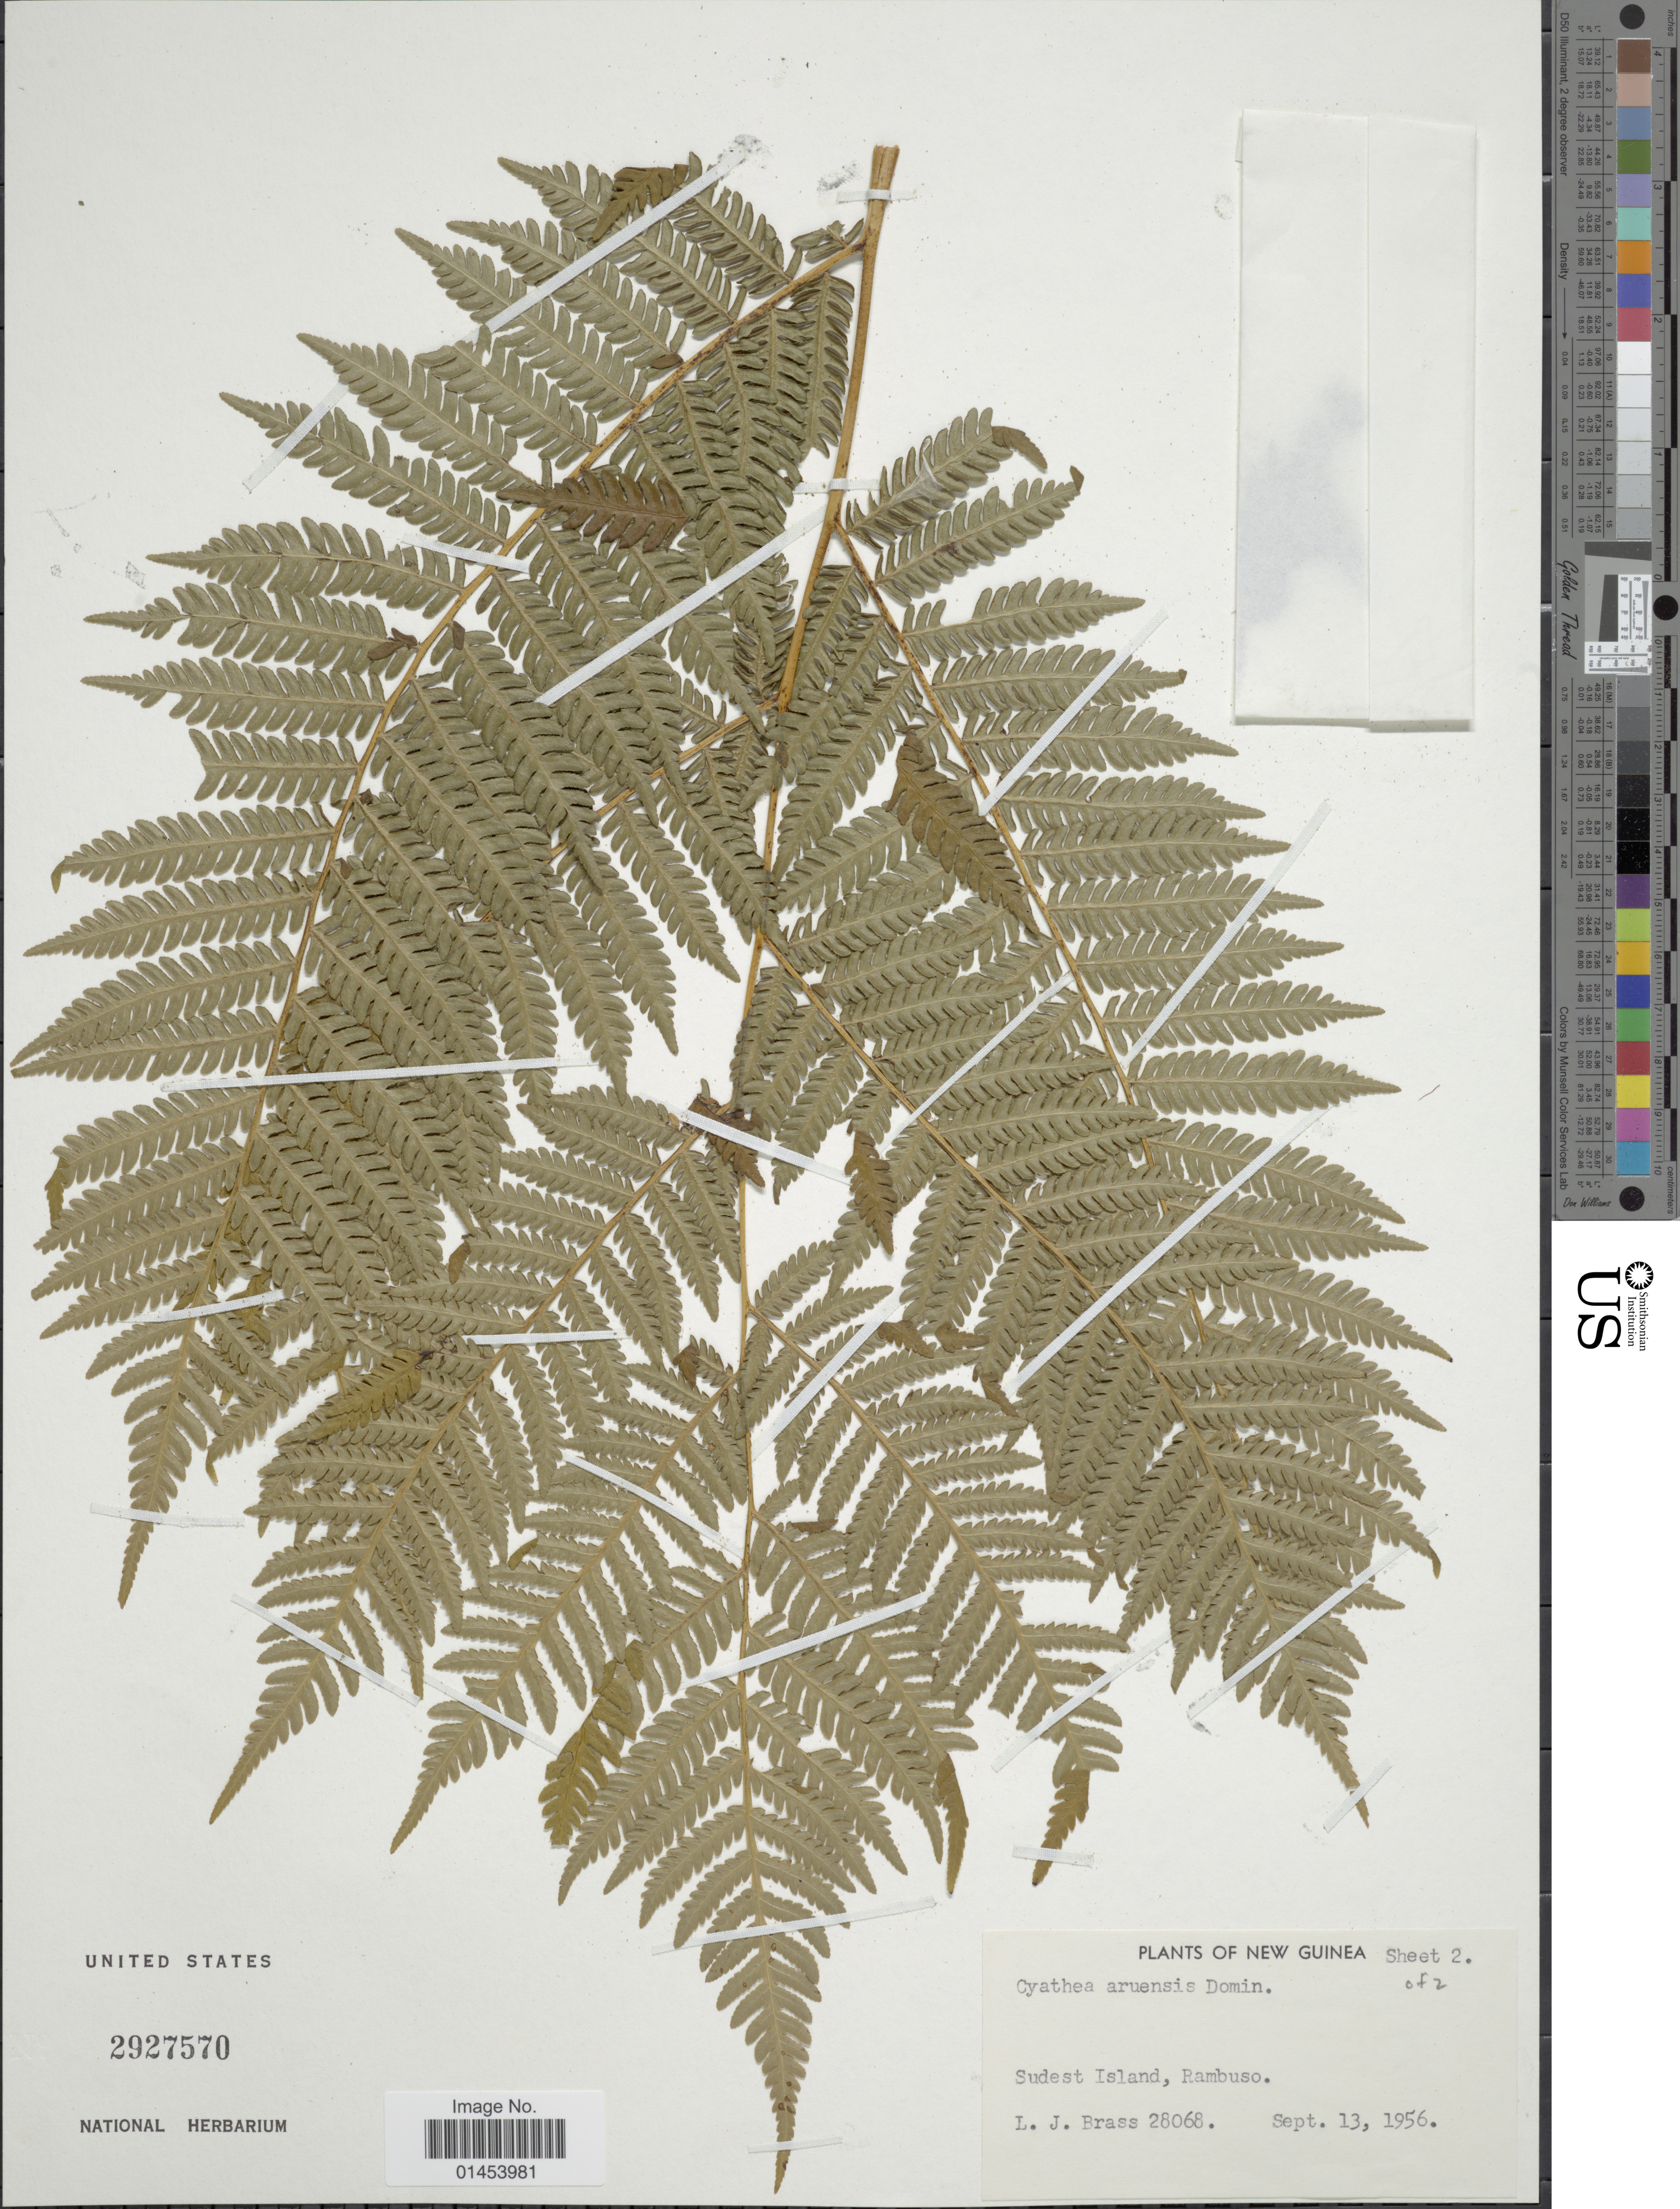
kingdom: Plantae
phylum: Tracheophyta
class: Polypodiopsida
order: Cyatheales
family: Cyatheaceae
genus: Cyathea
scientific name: Cyathea rumphiana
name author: (Alderw.) Merr.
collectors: L. J. Brass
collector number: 28068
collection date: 1956-09-13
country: Papua New Guinea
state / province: Milne Bay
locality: New Guinea. Sudest Island, Rambuso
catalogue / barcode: US 2927570